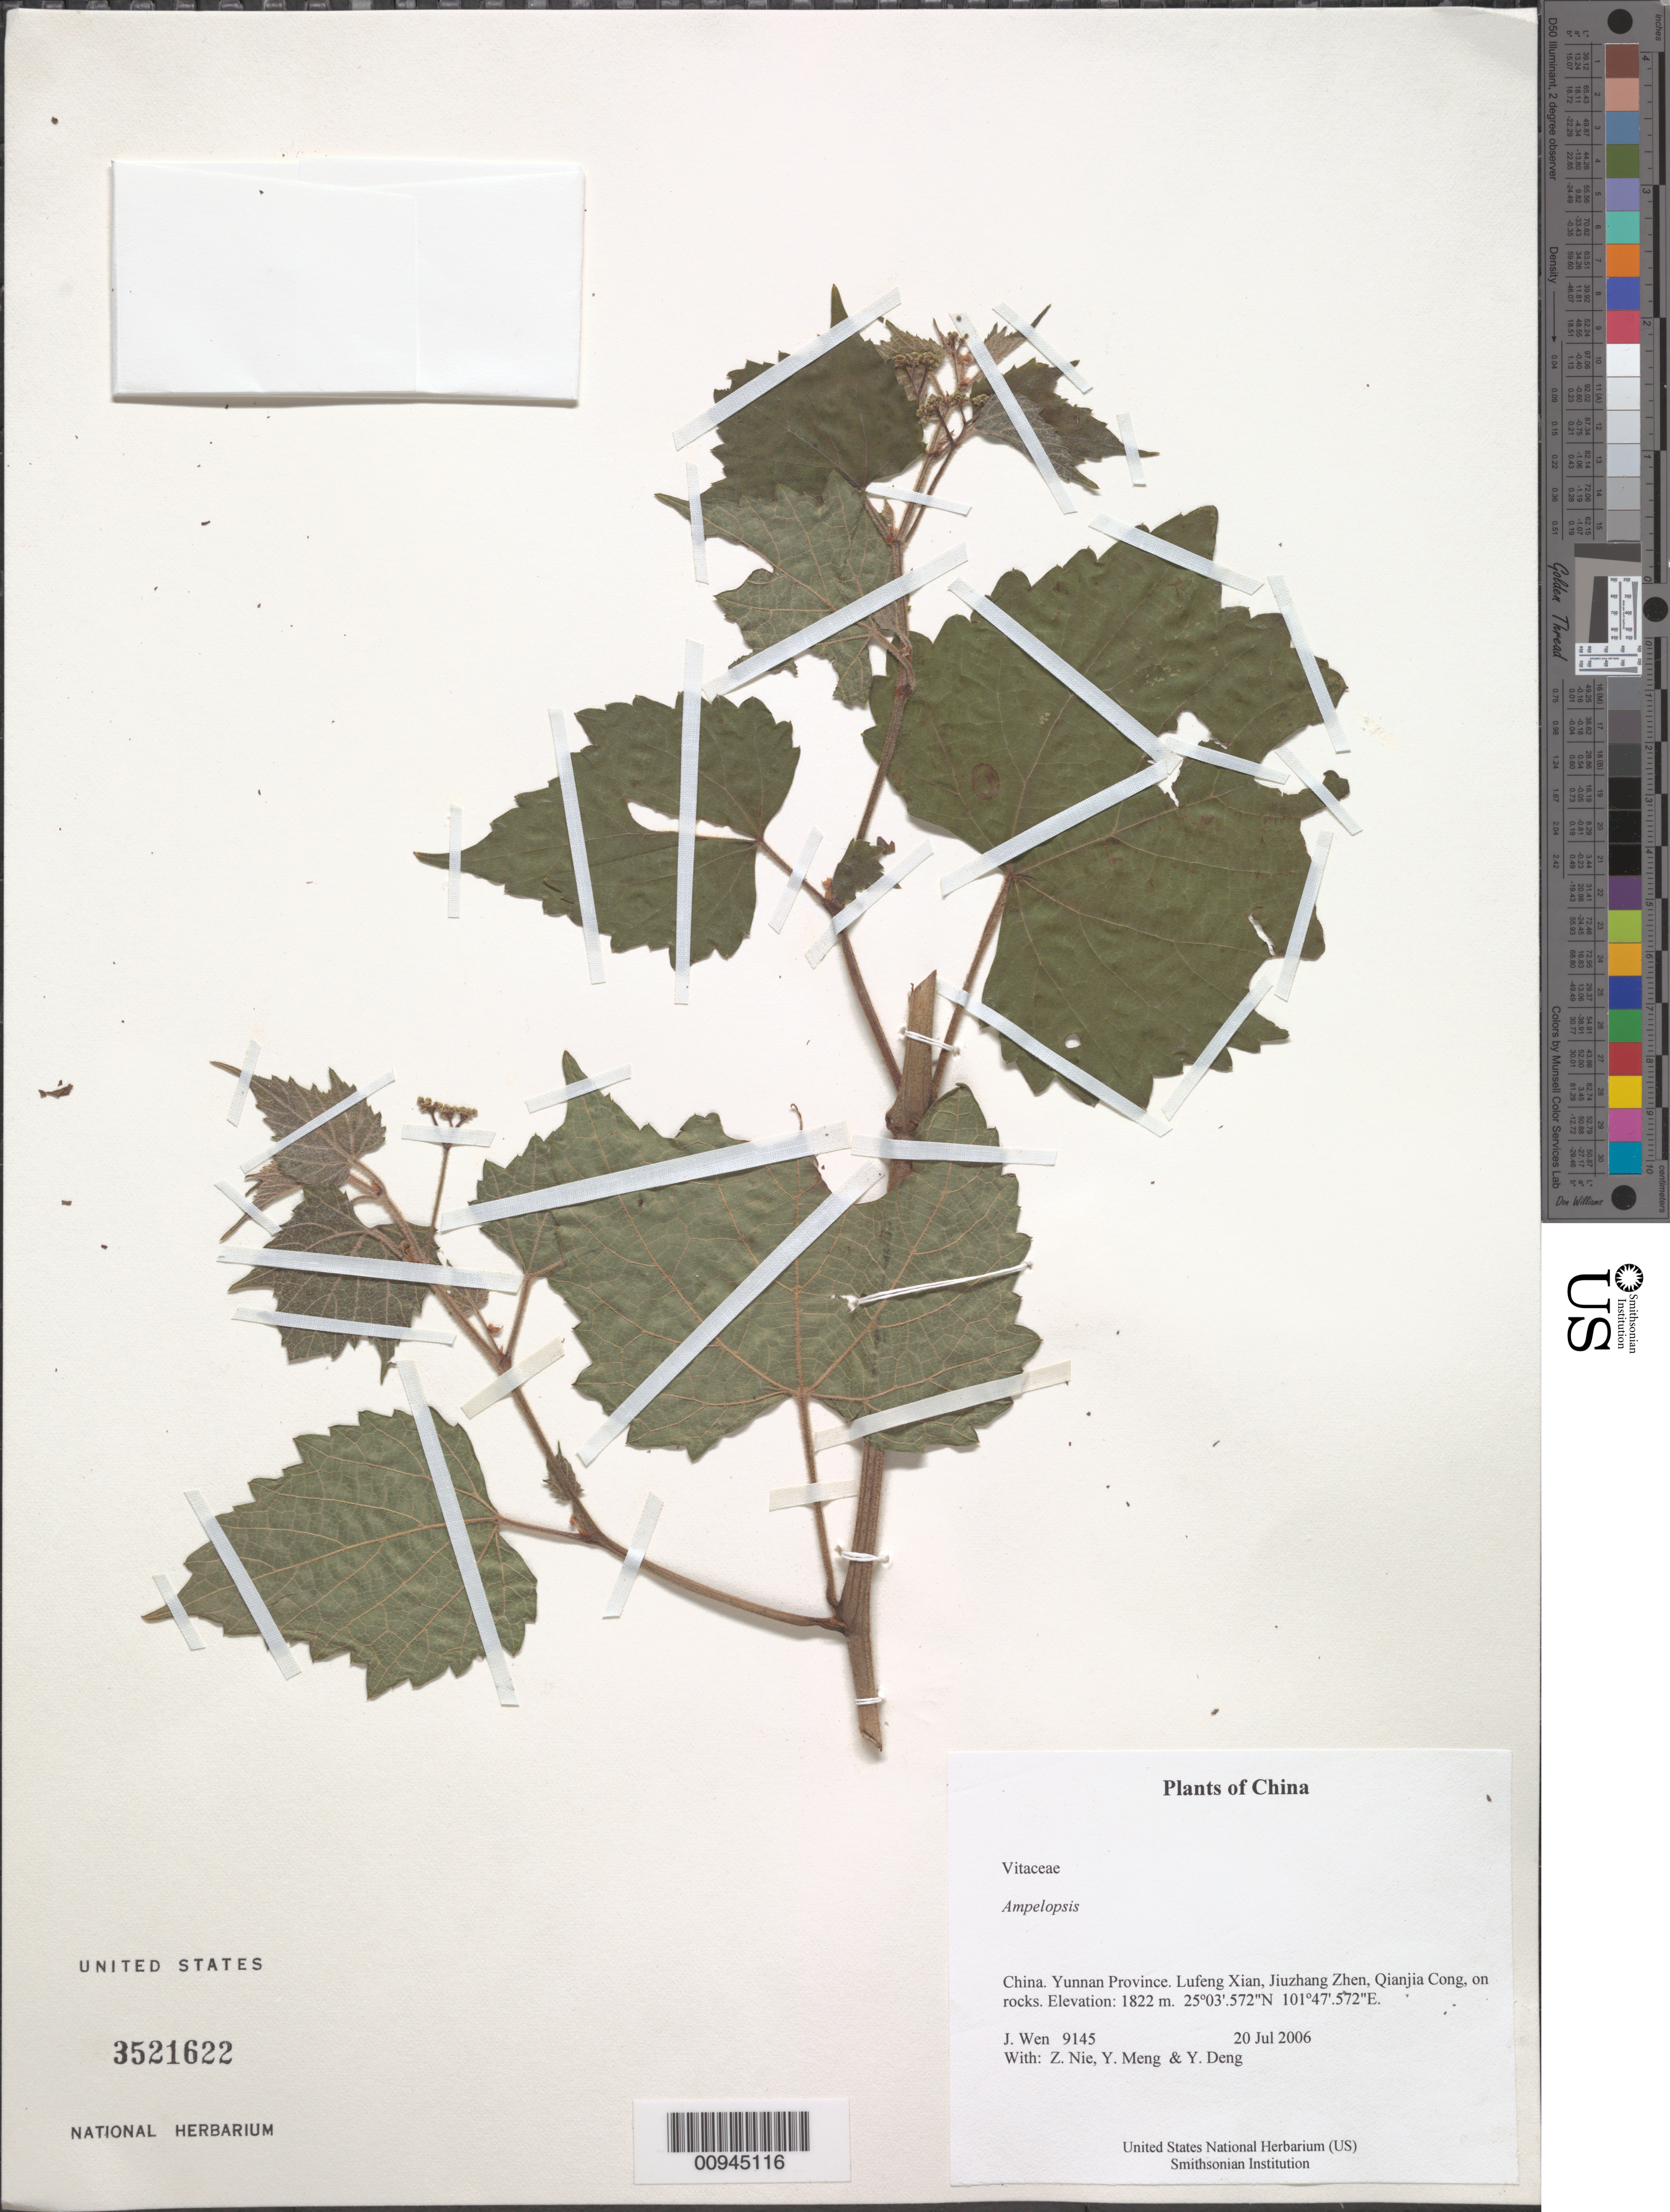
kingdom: Plantae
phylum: Tracheophyta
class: Magnoliopsida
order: Vitales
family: Vitaceae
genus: Ampelopsis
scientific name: Ampelopsis sp.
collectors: J. Wen, Z. Nie, Y. Meng & Y. Deng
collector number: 9145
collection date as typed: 20 Jul 2006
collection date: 2006-07-20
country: China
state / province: Yunnan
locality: Yunnan Province. Lufeng Xian, Jiuzhang Zhen, Qianjia Cong, on rocks.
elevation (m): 1822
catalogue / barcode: US 3521622